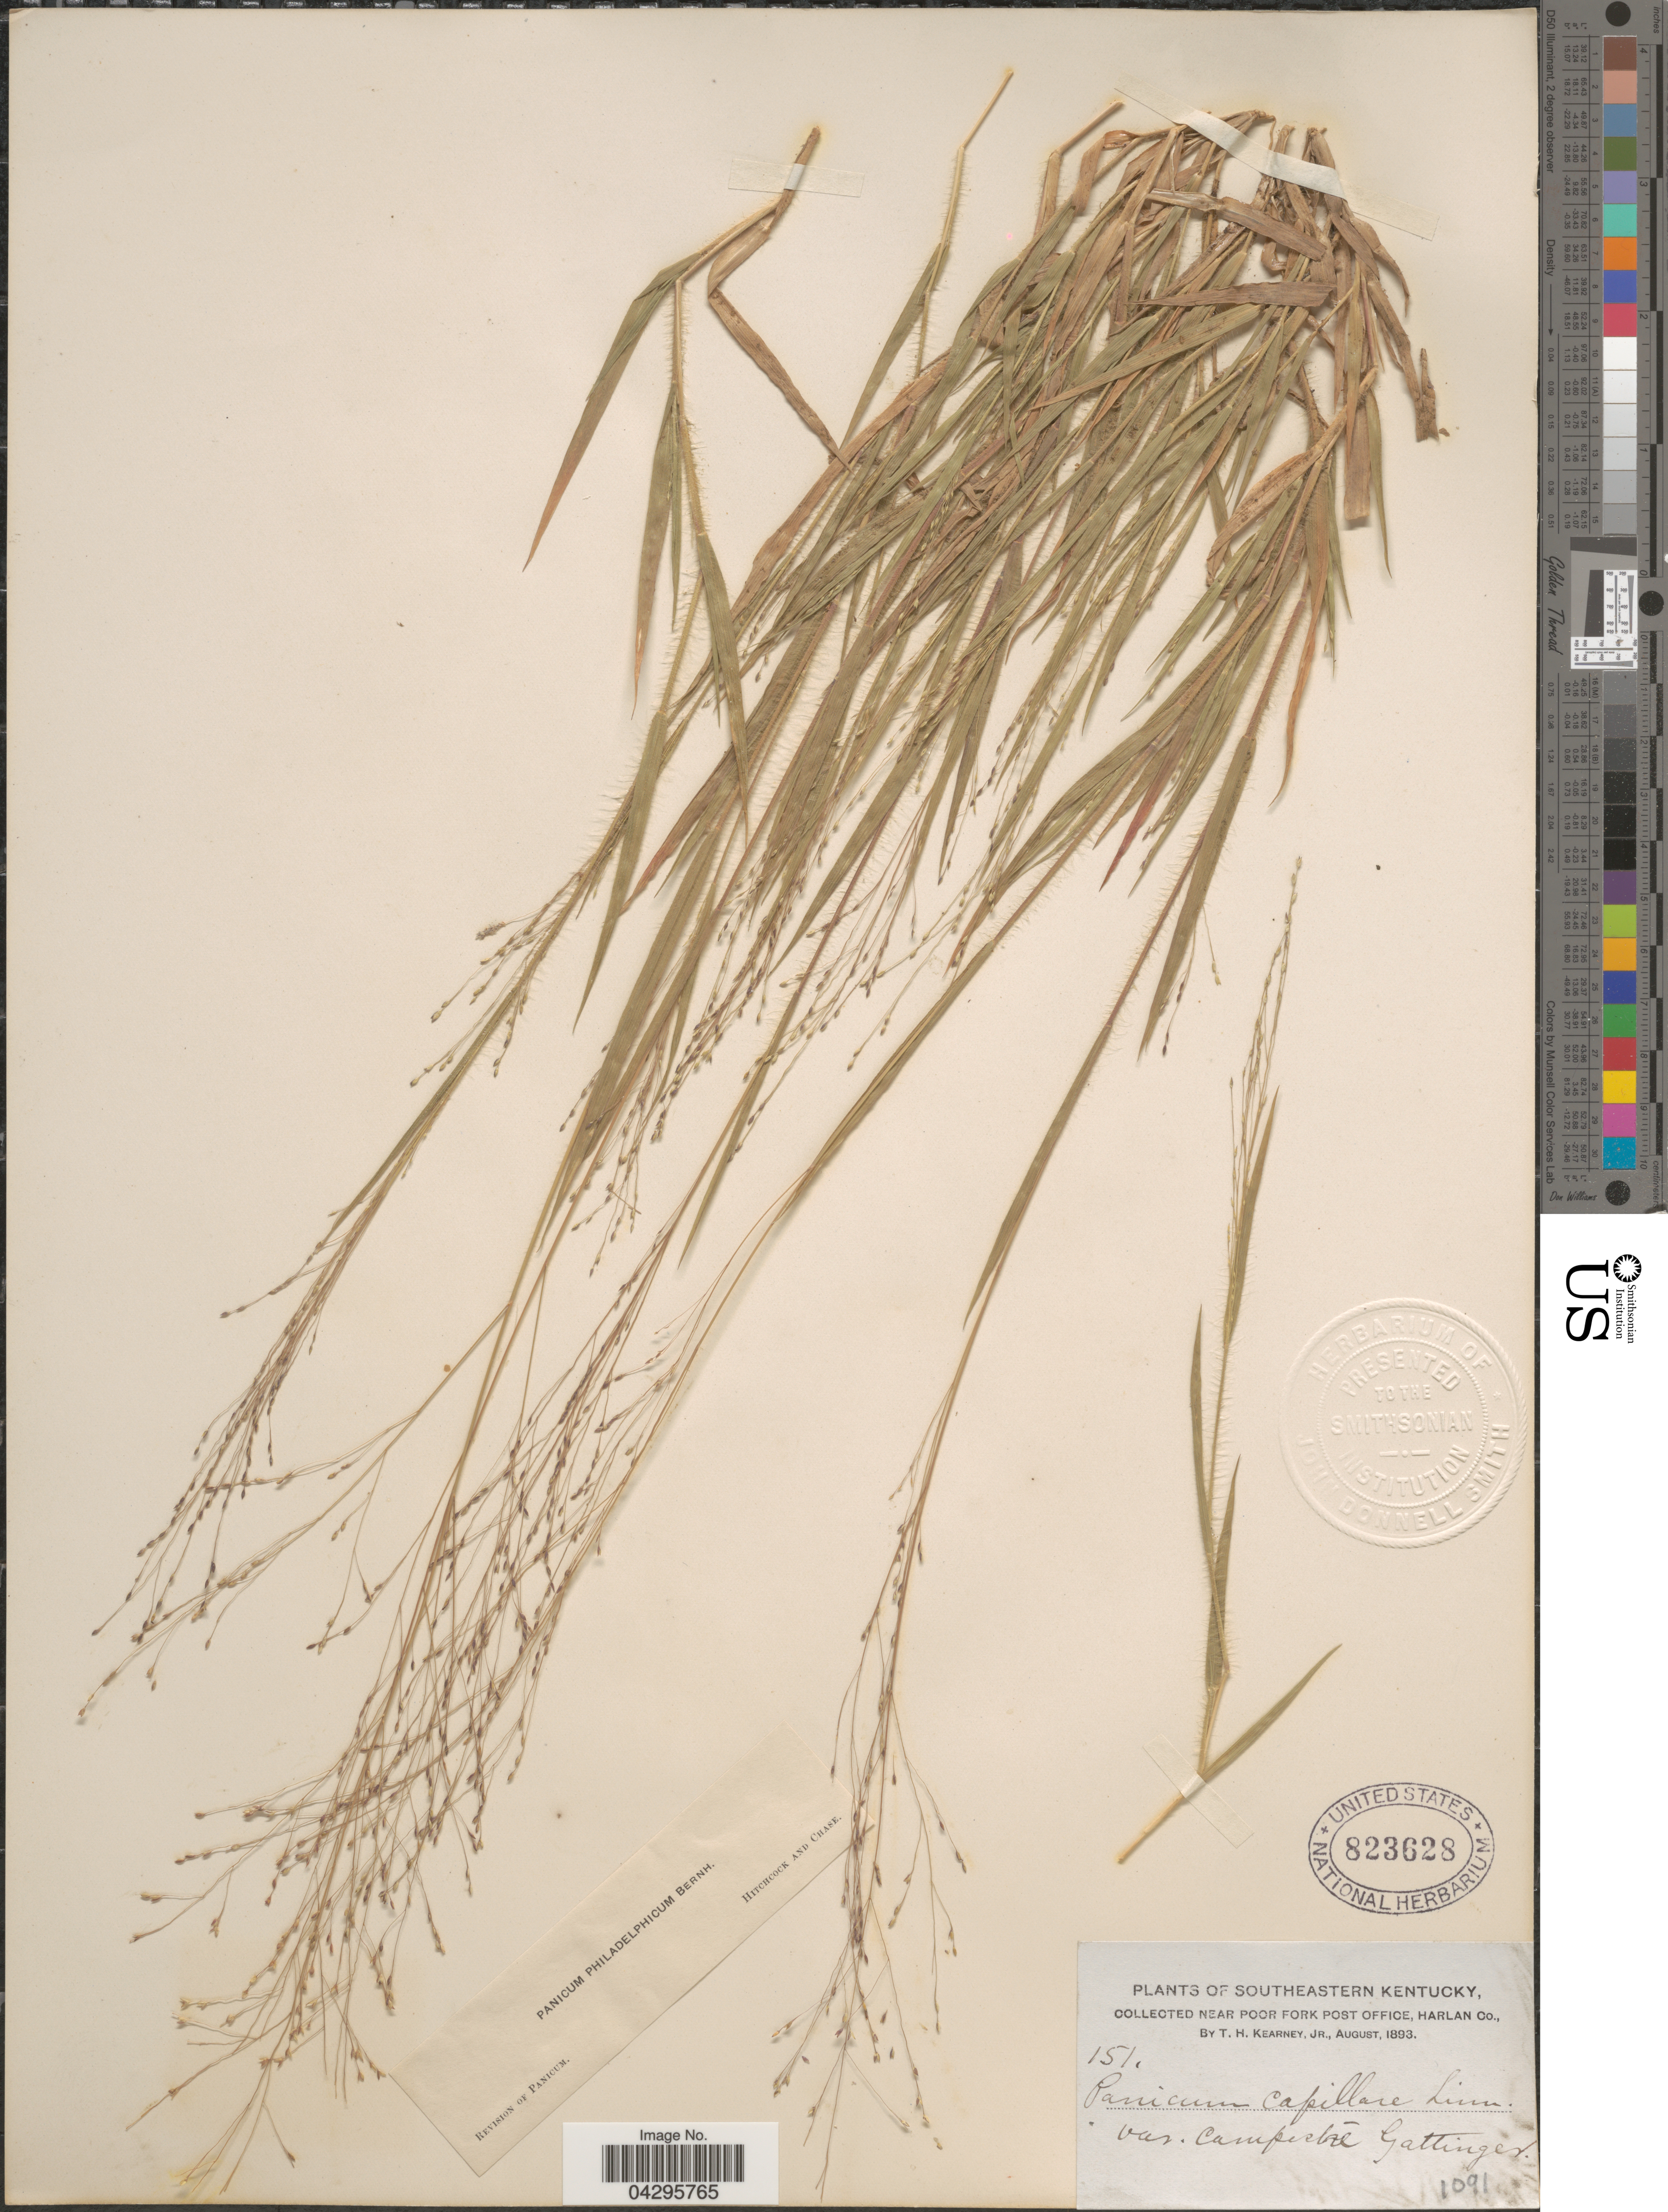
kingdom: Plantae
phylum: Tracheophyta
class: Liliopsida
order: Poales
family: Poaceae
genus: Panicum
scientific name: Panicum philadelphicum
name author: Bernh. ex Trin.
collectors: T. H. Kearney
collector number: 151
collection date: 1893-08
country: United States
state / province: Kentucky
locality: Southeastern Kentucky. Near Poor Fork Post Office, Harlan Co.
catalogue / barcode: US 823628